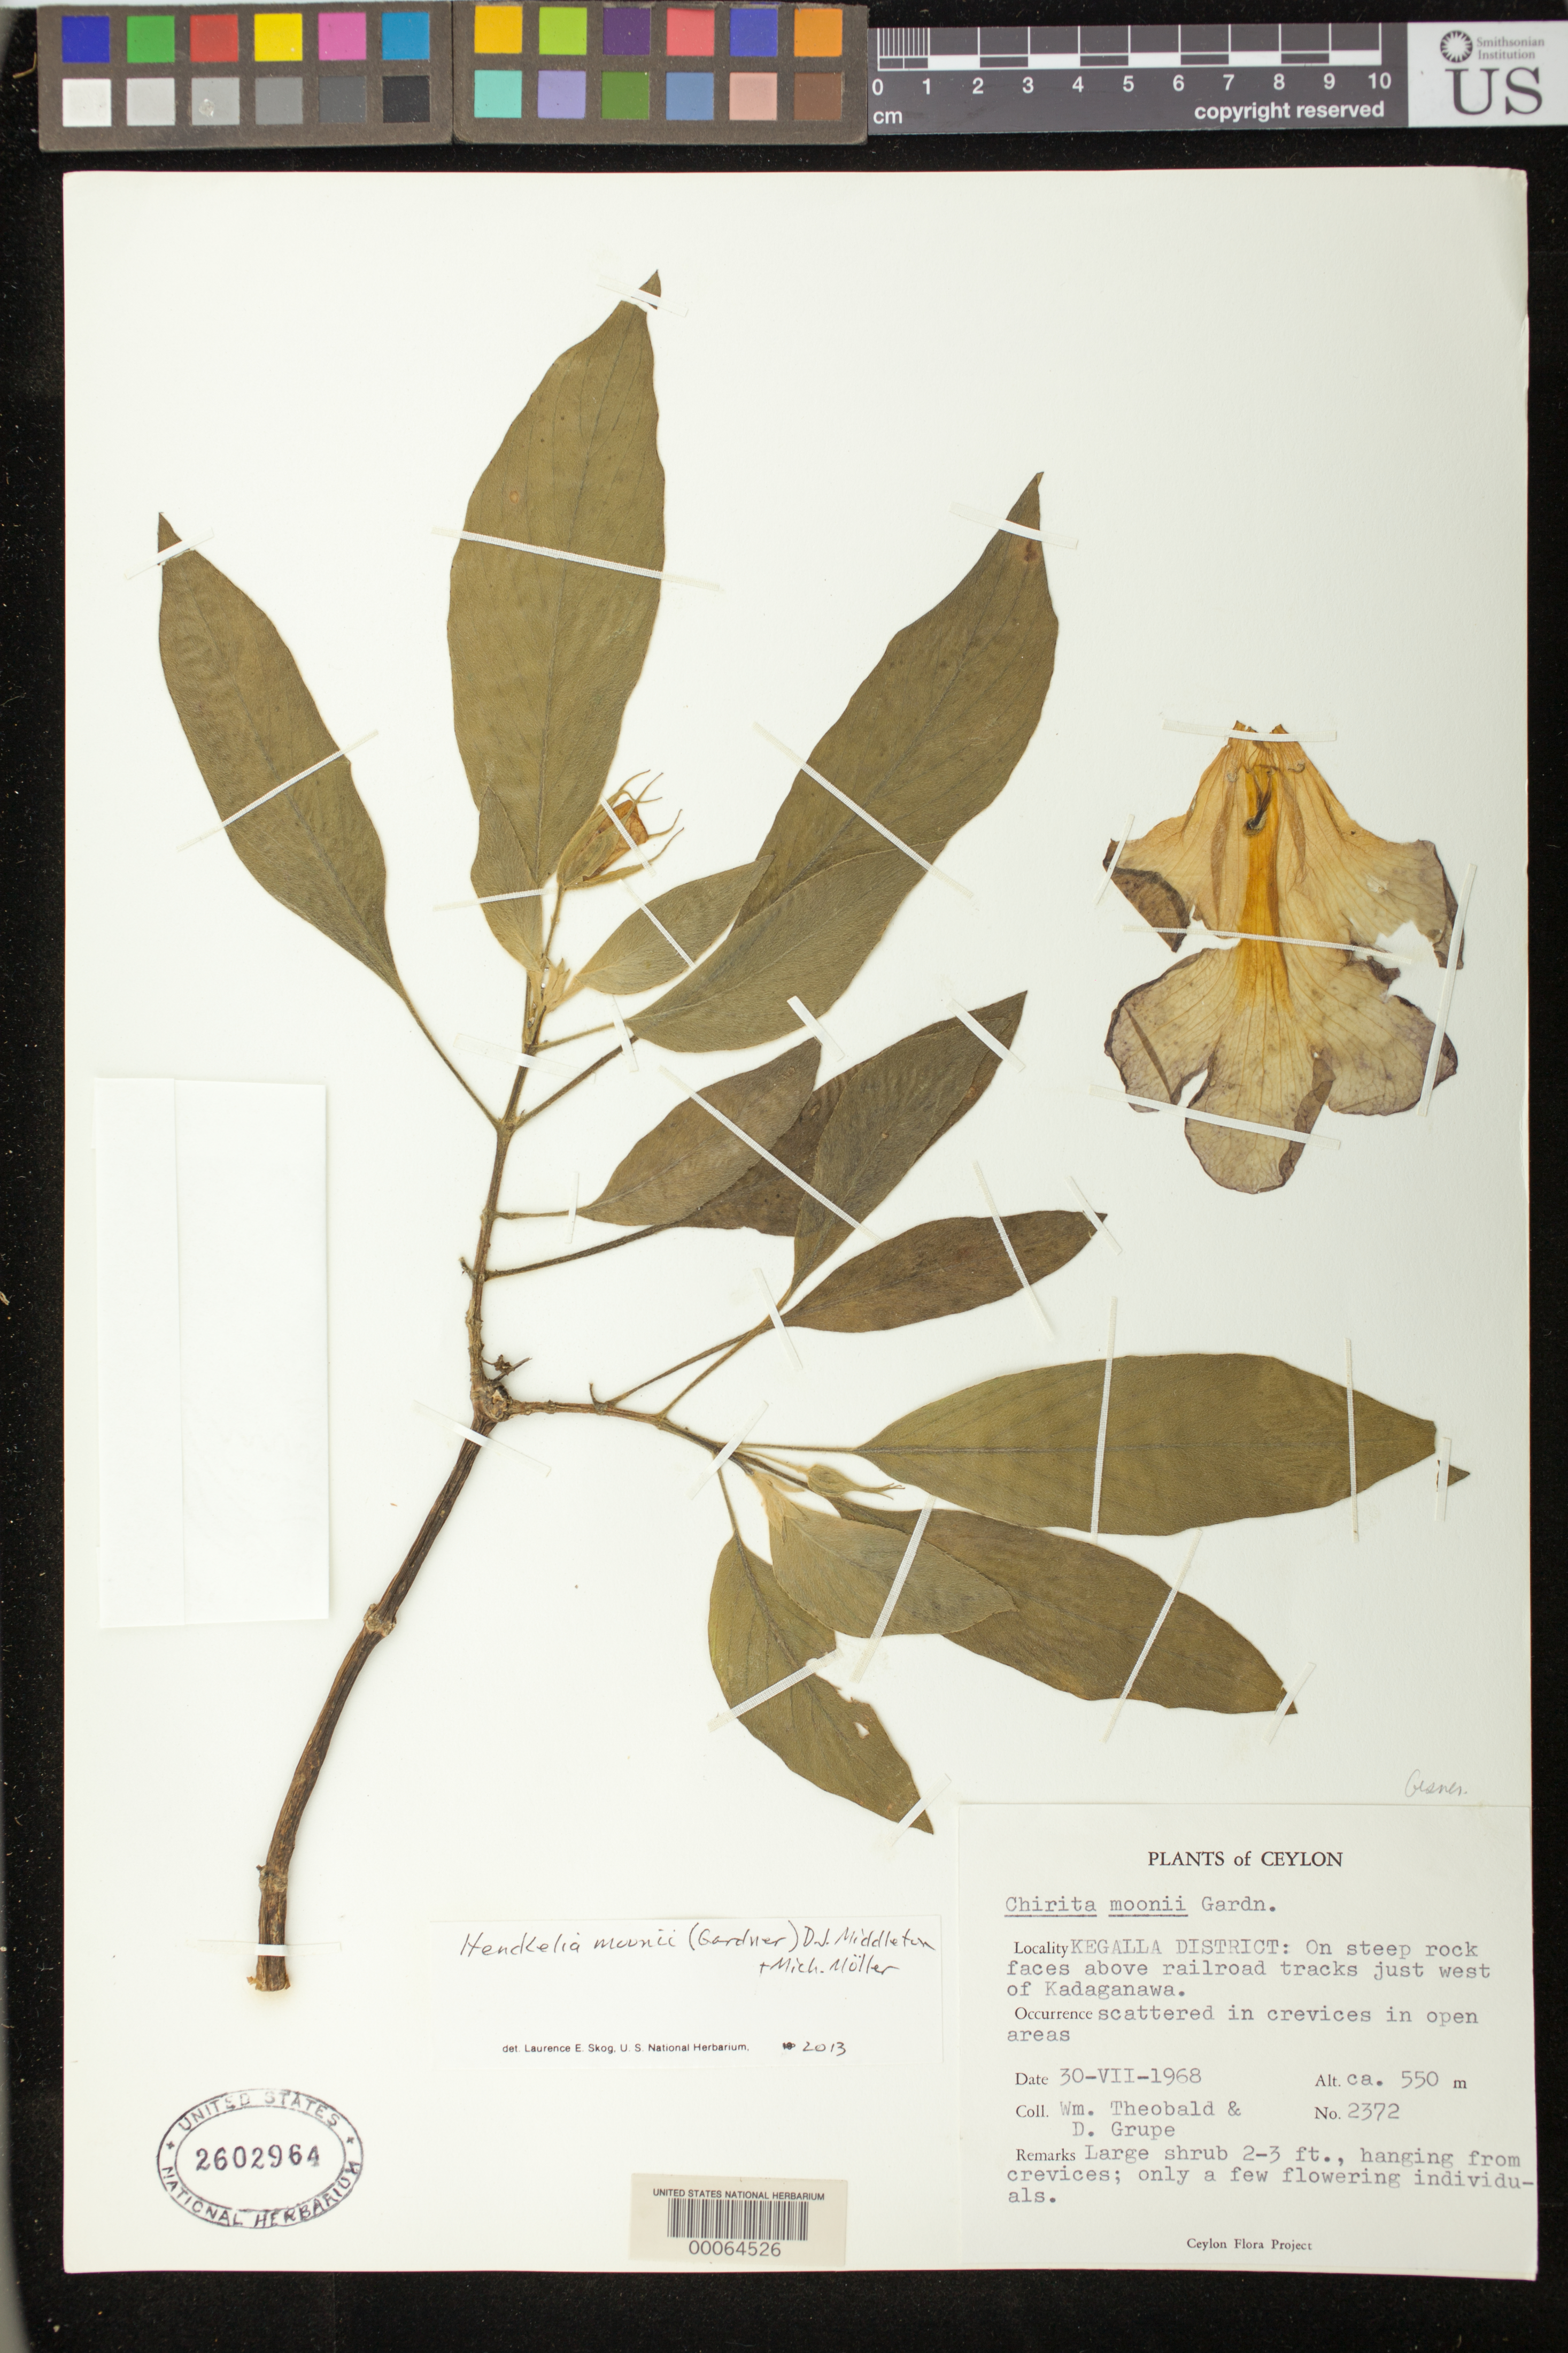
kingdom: Plantae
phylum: Tracheophyta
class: Magnoliopsida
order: Lamiales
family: Gesneriaceae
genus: Henckelia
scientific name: Henckelia moonii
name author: (Gardner) D.J. Middleton & Mich. Möller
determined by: Skog, Laurence E.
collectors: W. Theobald & D. Grupe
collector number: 2372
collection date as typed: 30 Jul 1968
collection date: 1968-07-30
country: Sri Lanka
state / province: Sabaragamuwa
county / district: Kegalle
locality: Above railroad tracks just w of kadaganawa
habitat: Steep rock faces in crevices in open areas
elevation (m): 550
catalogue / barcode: US 2602964